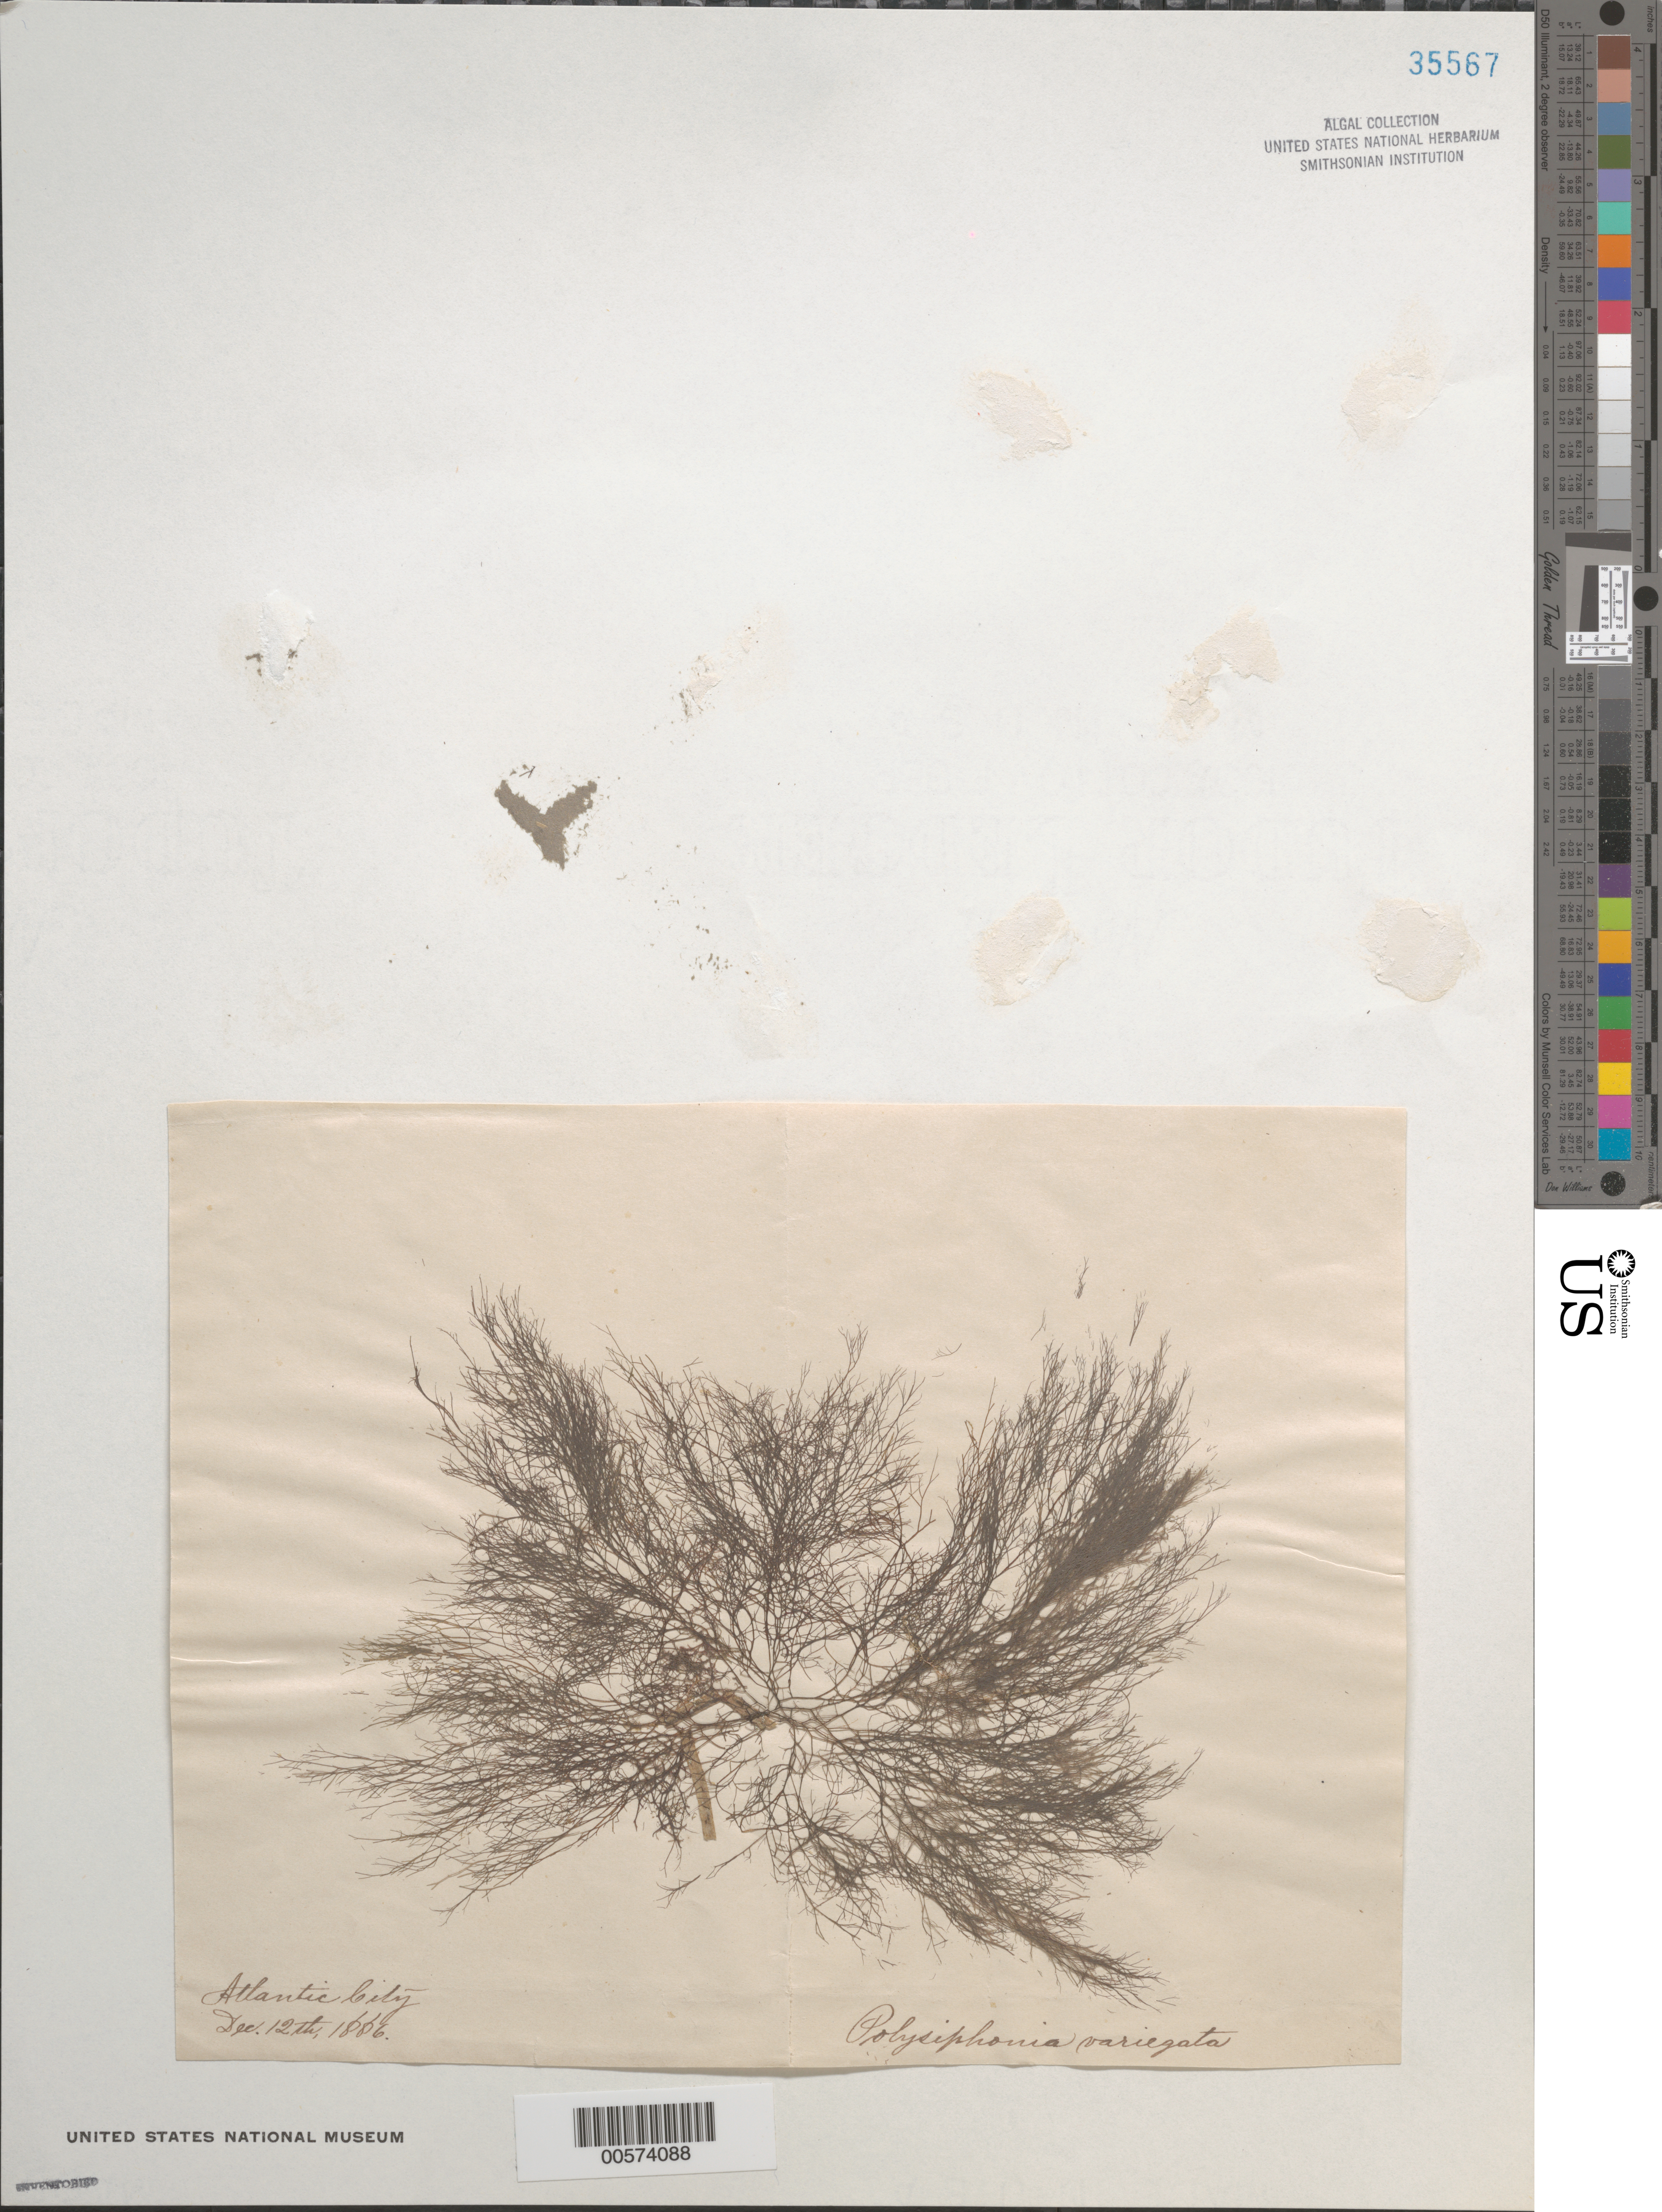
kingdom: Plantae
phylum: Rhodophyta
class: Florideophyceae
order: Ceramiales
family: Rhodomelaceae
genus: Carradoriella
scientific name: Carradoriella denudata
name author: (Dillwyn) Savoie & G.W. Saunders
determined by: Algae name updating Project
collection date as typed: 12 Dec 1886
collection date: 1886-12-12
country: United States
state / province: New Jersey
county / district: Atlantic County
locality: Atlantic City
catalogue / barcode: US 35567